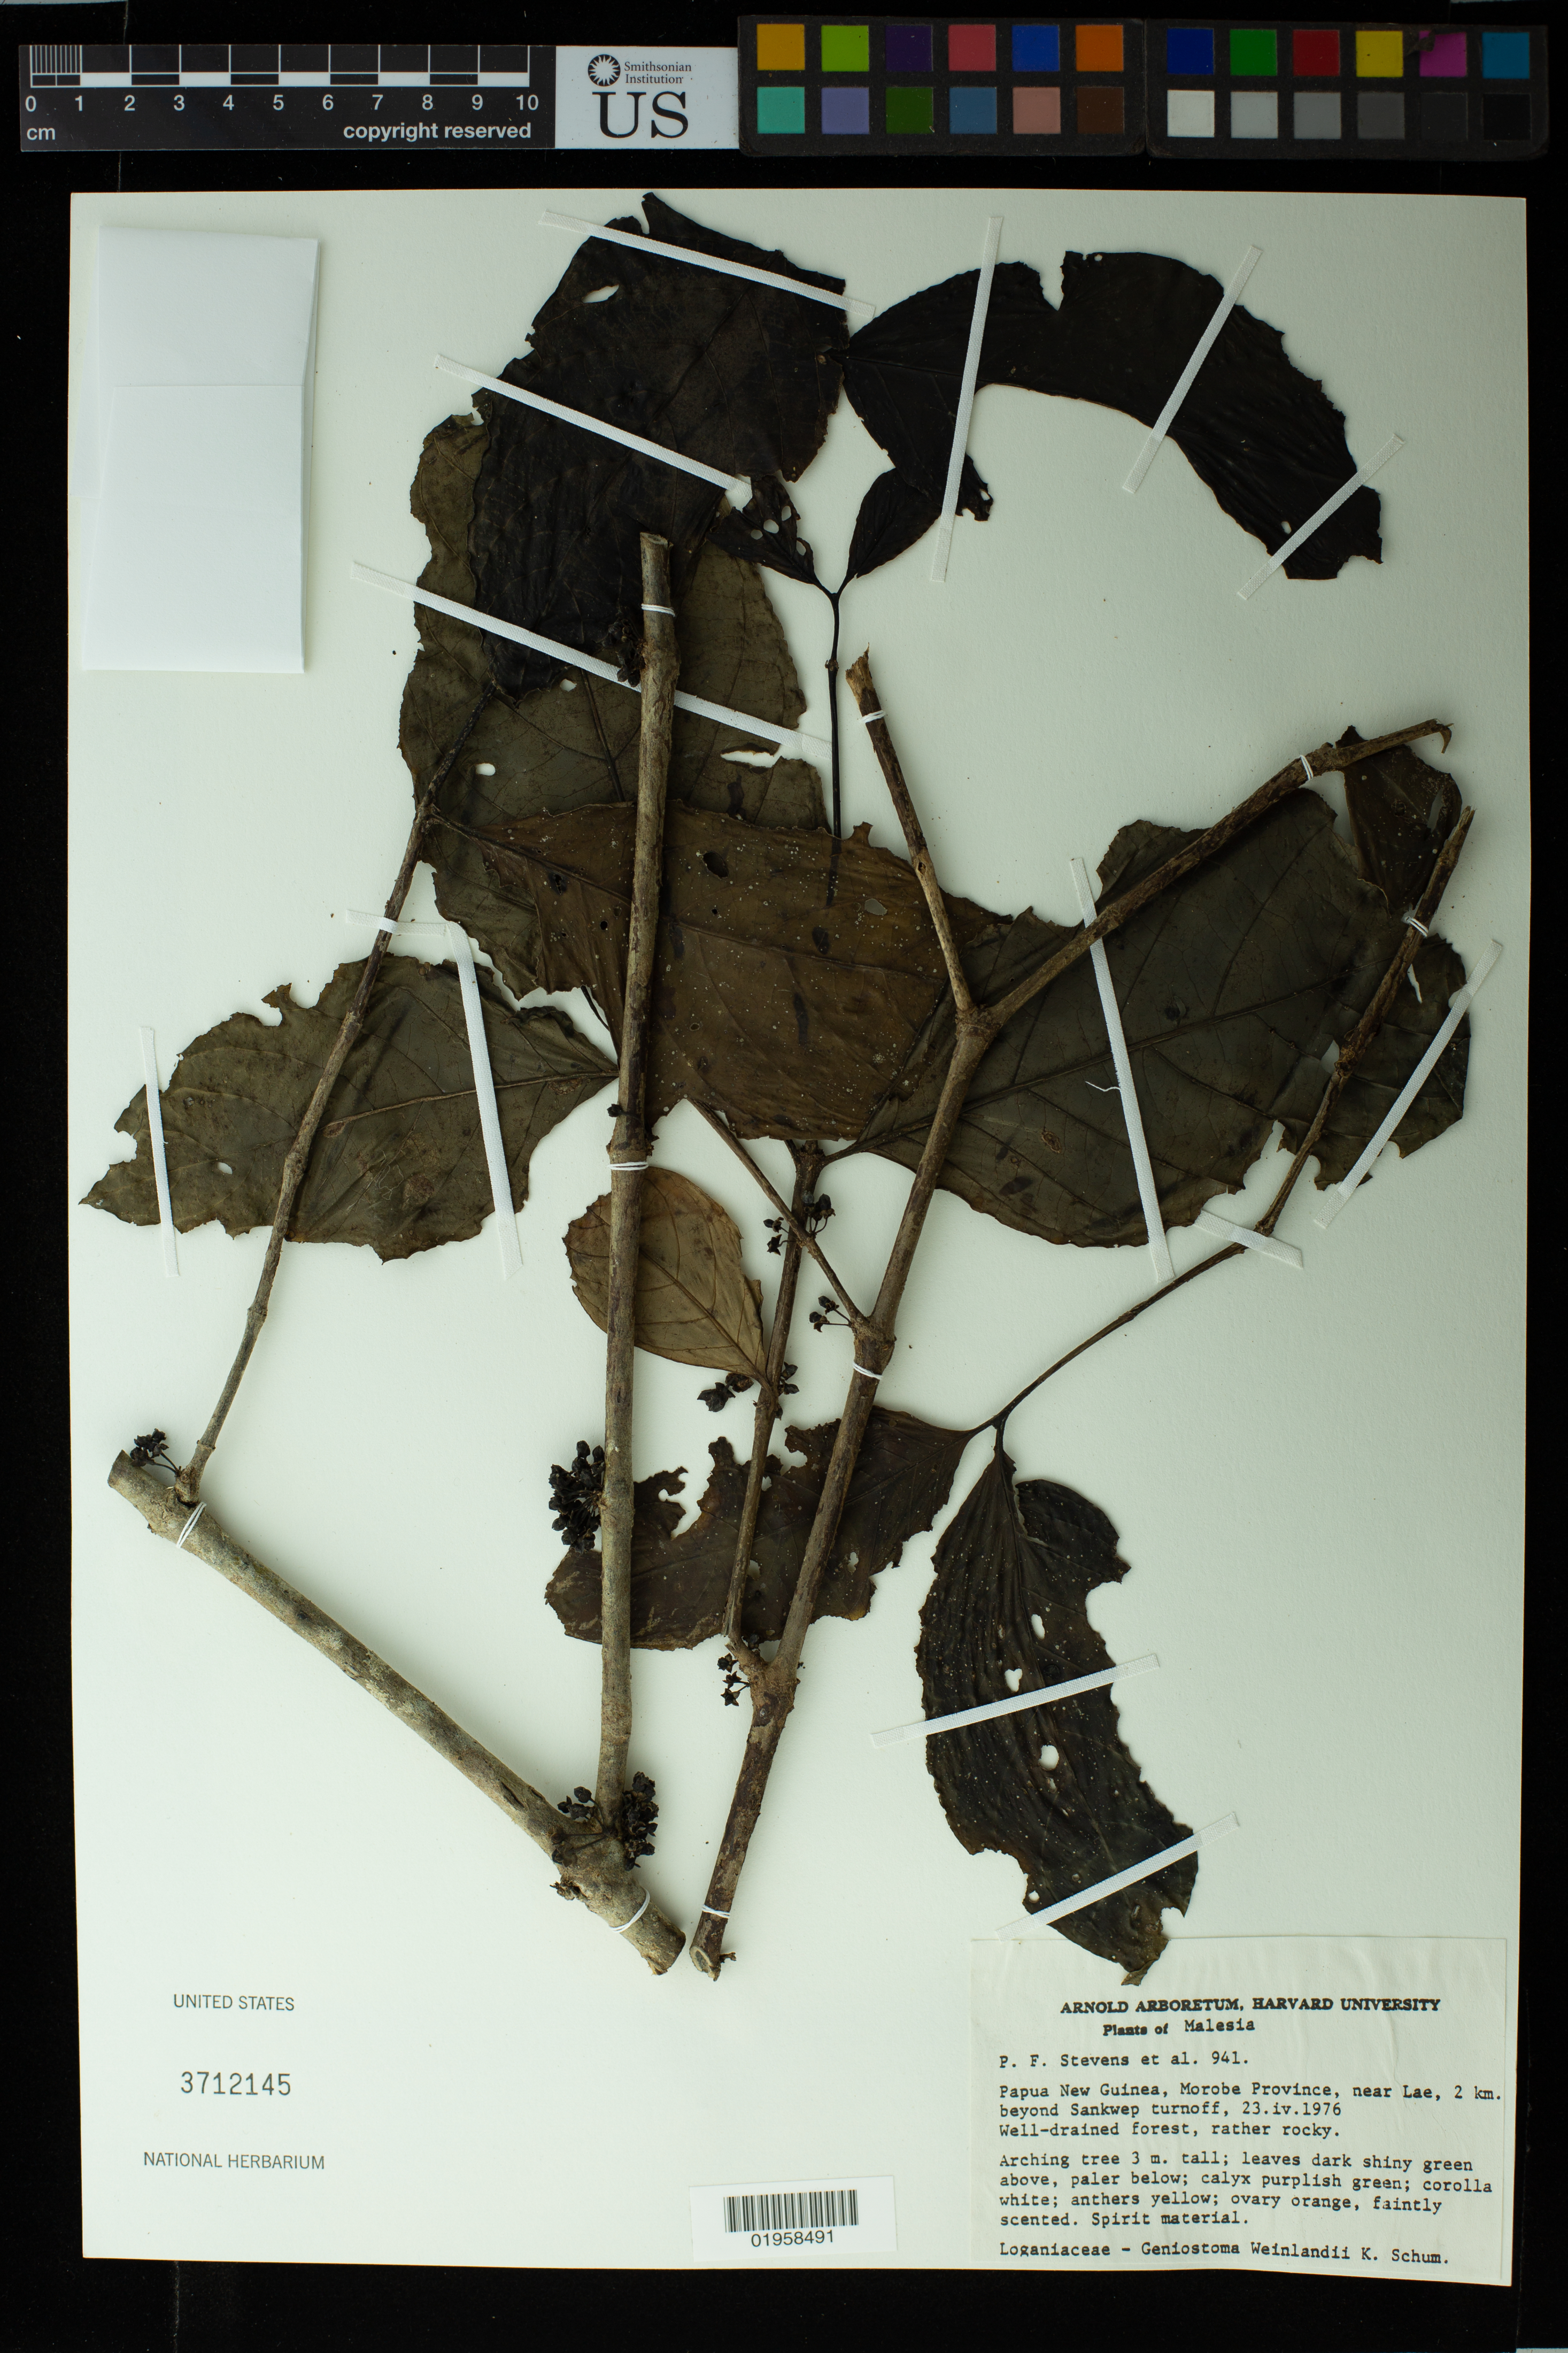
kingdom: Plantae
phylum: Tracheophyta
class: Magnoliopsida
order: Gentianales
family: Loganiaceae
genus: Geniostoma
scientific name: Geniostoma weinlandii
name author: K. Schum.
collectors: P. F. Stevens et al.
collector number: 941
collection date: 1976-04-23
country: Papua New Guinea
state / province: Morobe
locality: Lae, near; 2 km beyond Sankwep turnoff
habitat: Well-drained forest, rather rocky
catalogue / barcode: US 3712145